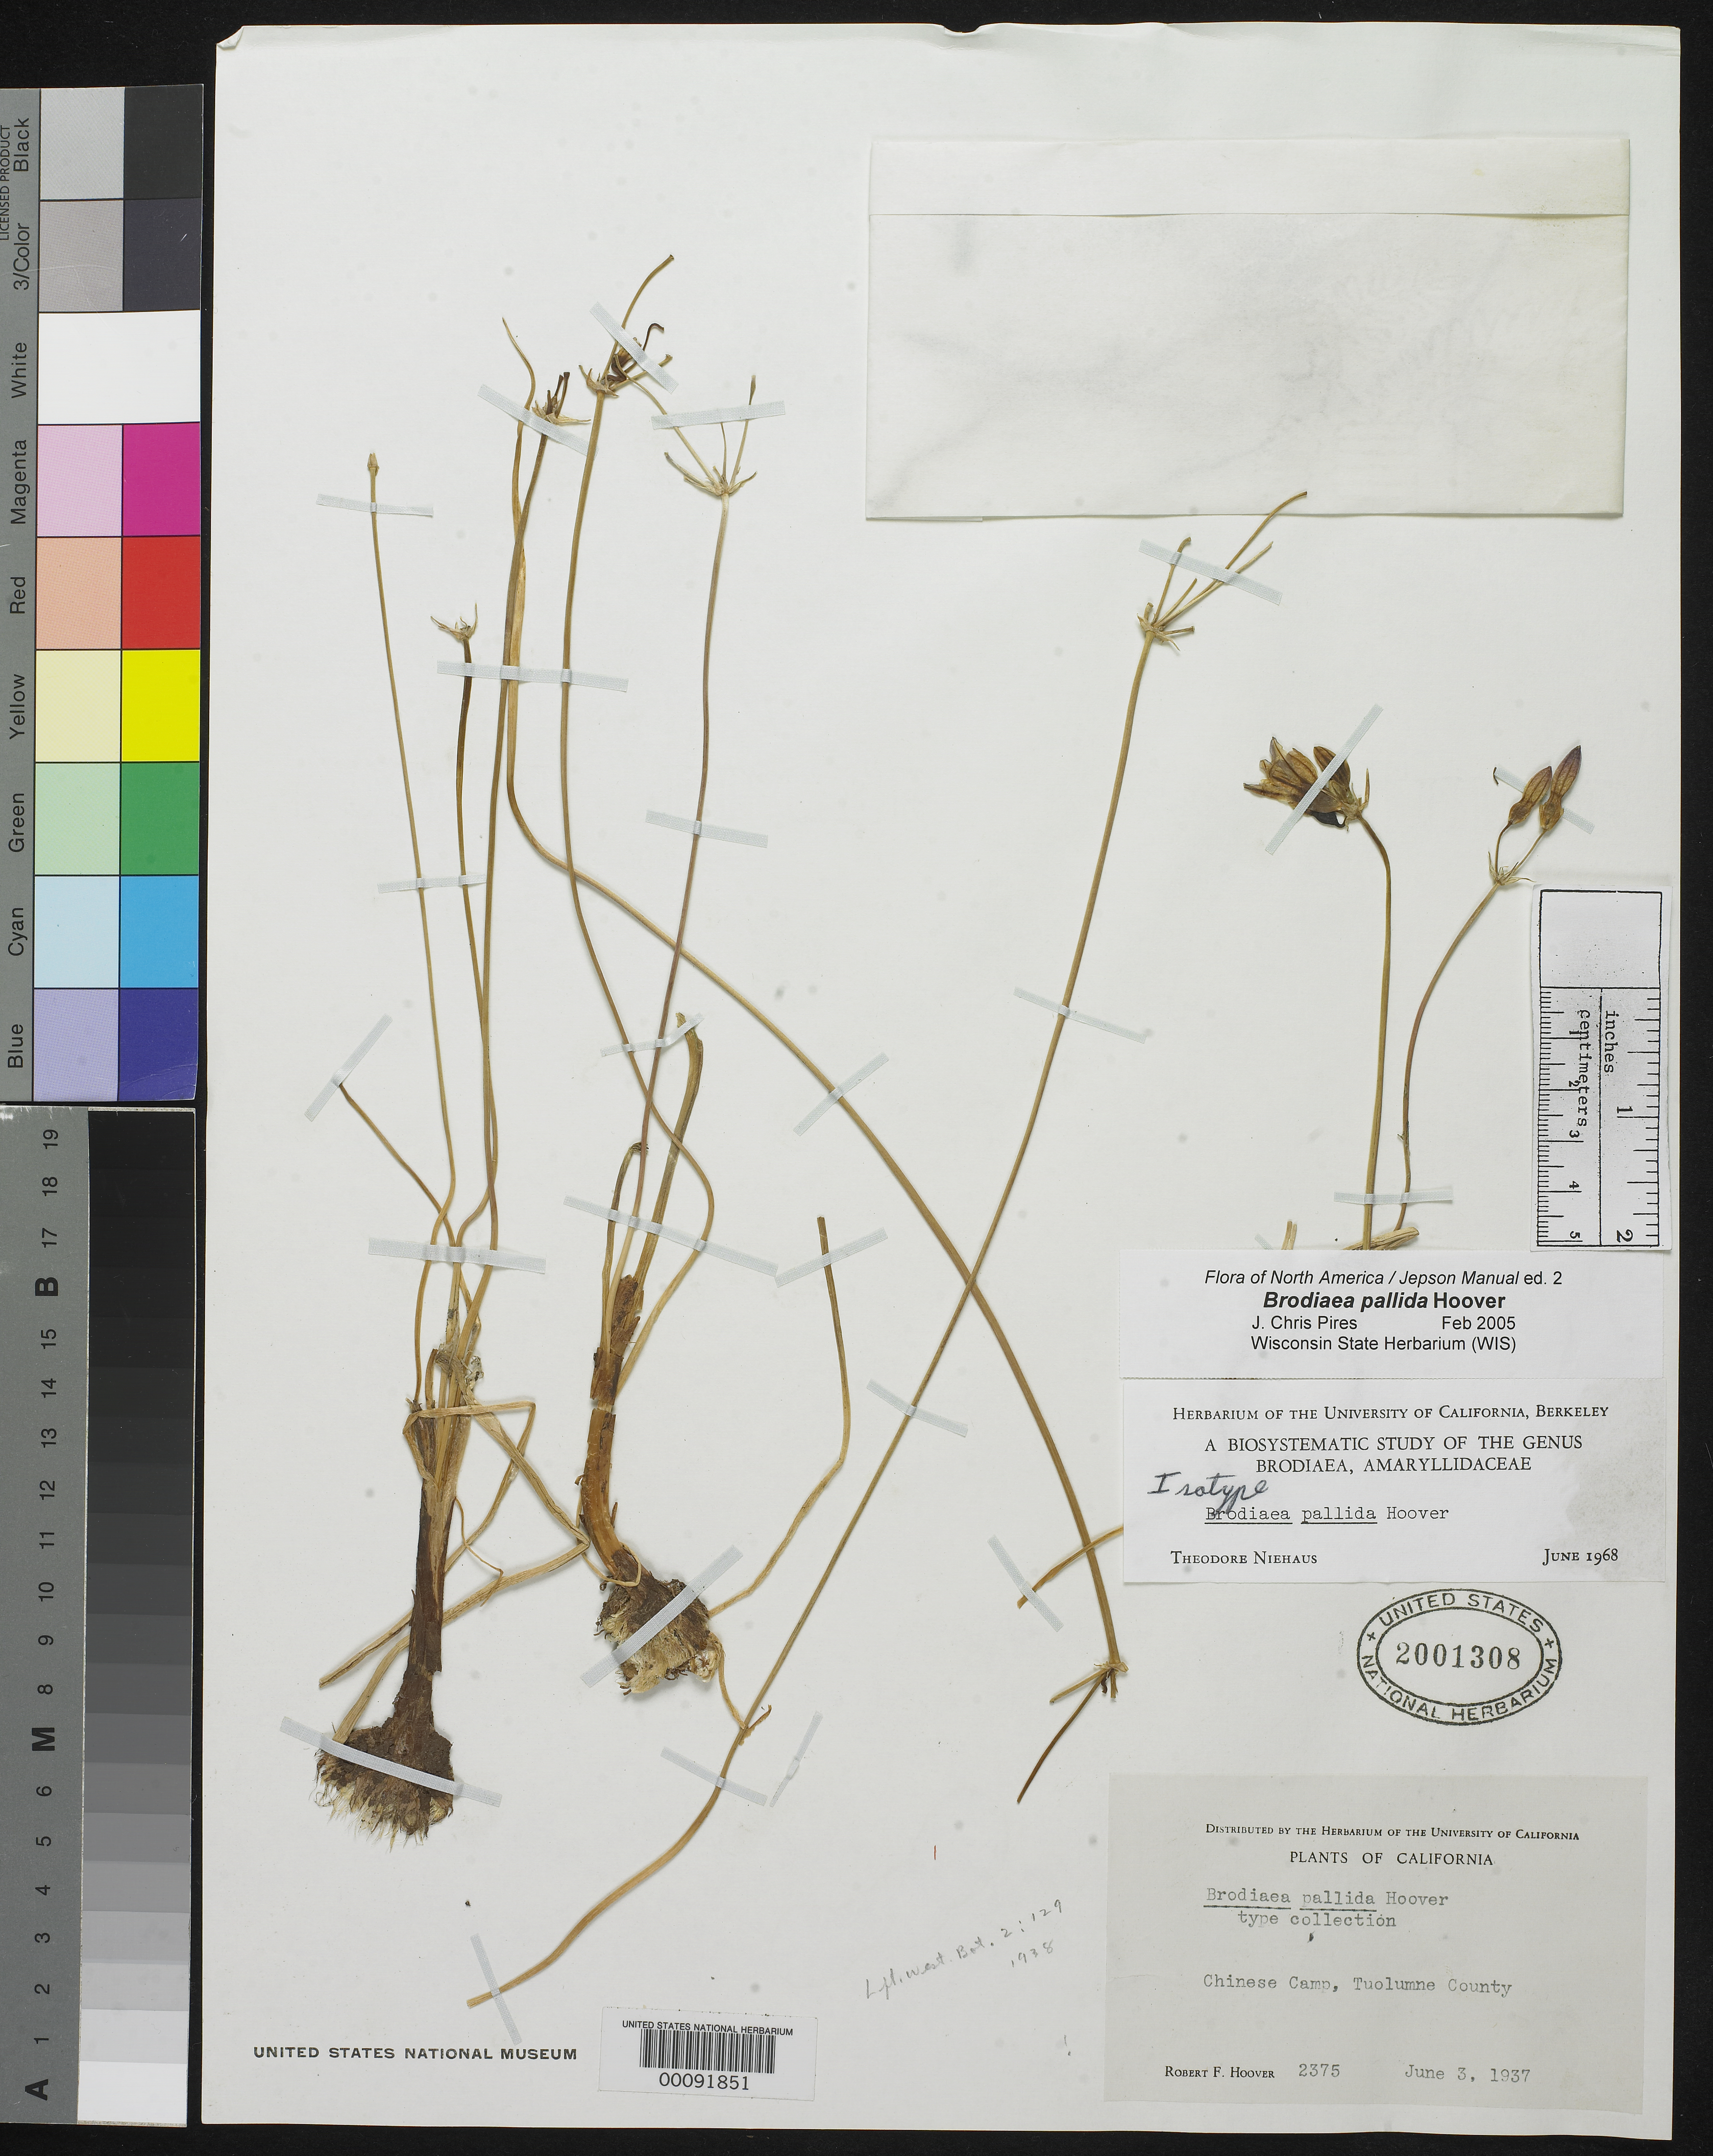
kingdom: Plantae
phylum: Tracheophyta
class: Liliopsida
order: Asparagales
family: Asparagaceae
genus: Brodiaea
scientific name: Brodiaea pallida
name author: Hoover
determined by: Pires, J. C., (WIS), Wisconsin State Herbarium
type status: Isotype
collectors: R. F. Hoover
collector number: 2375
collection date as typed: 03 Jun 1937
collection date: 1937-06-03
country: United States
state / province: California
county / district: Tuolumne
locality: Chinese Camp.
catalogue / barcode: US 2001308